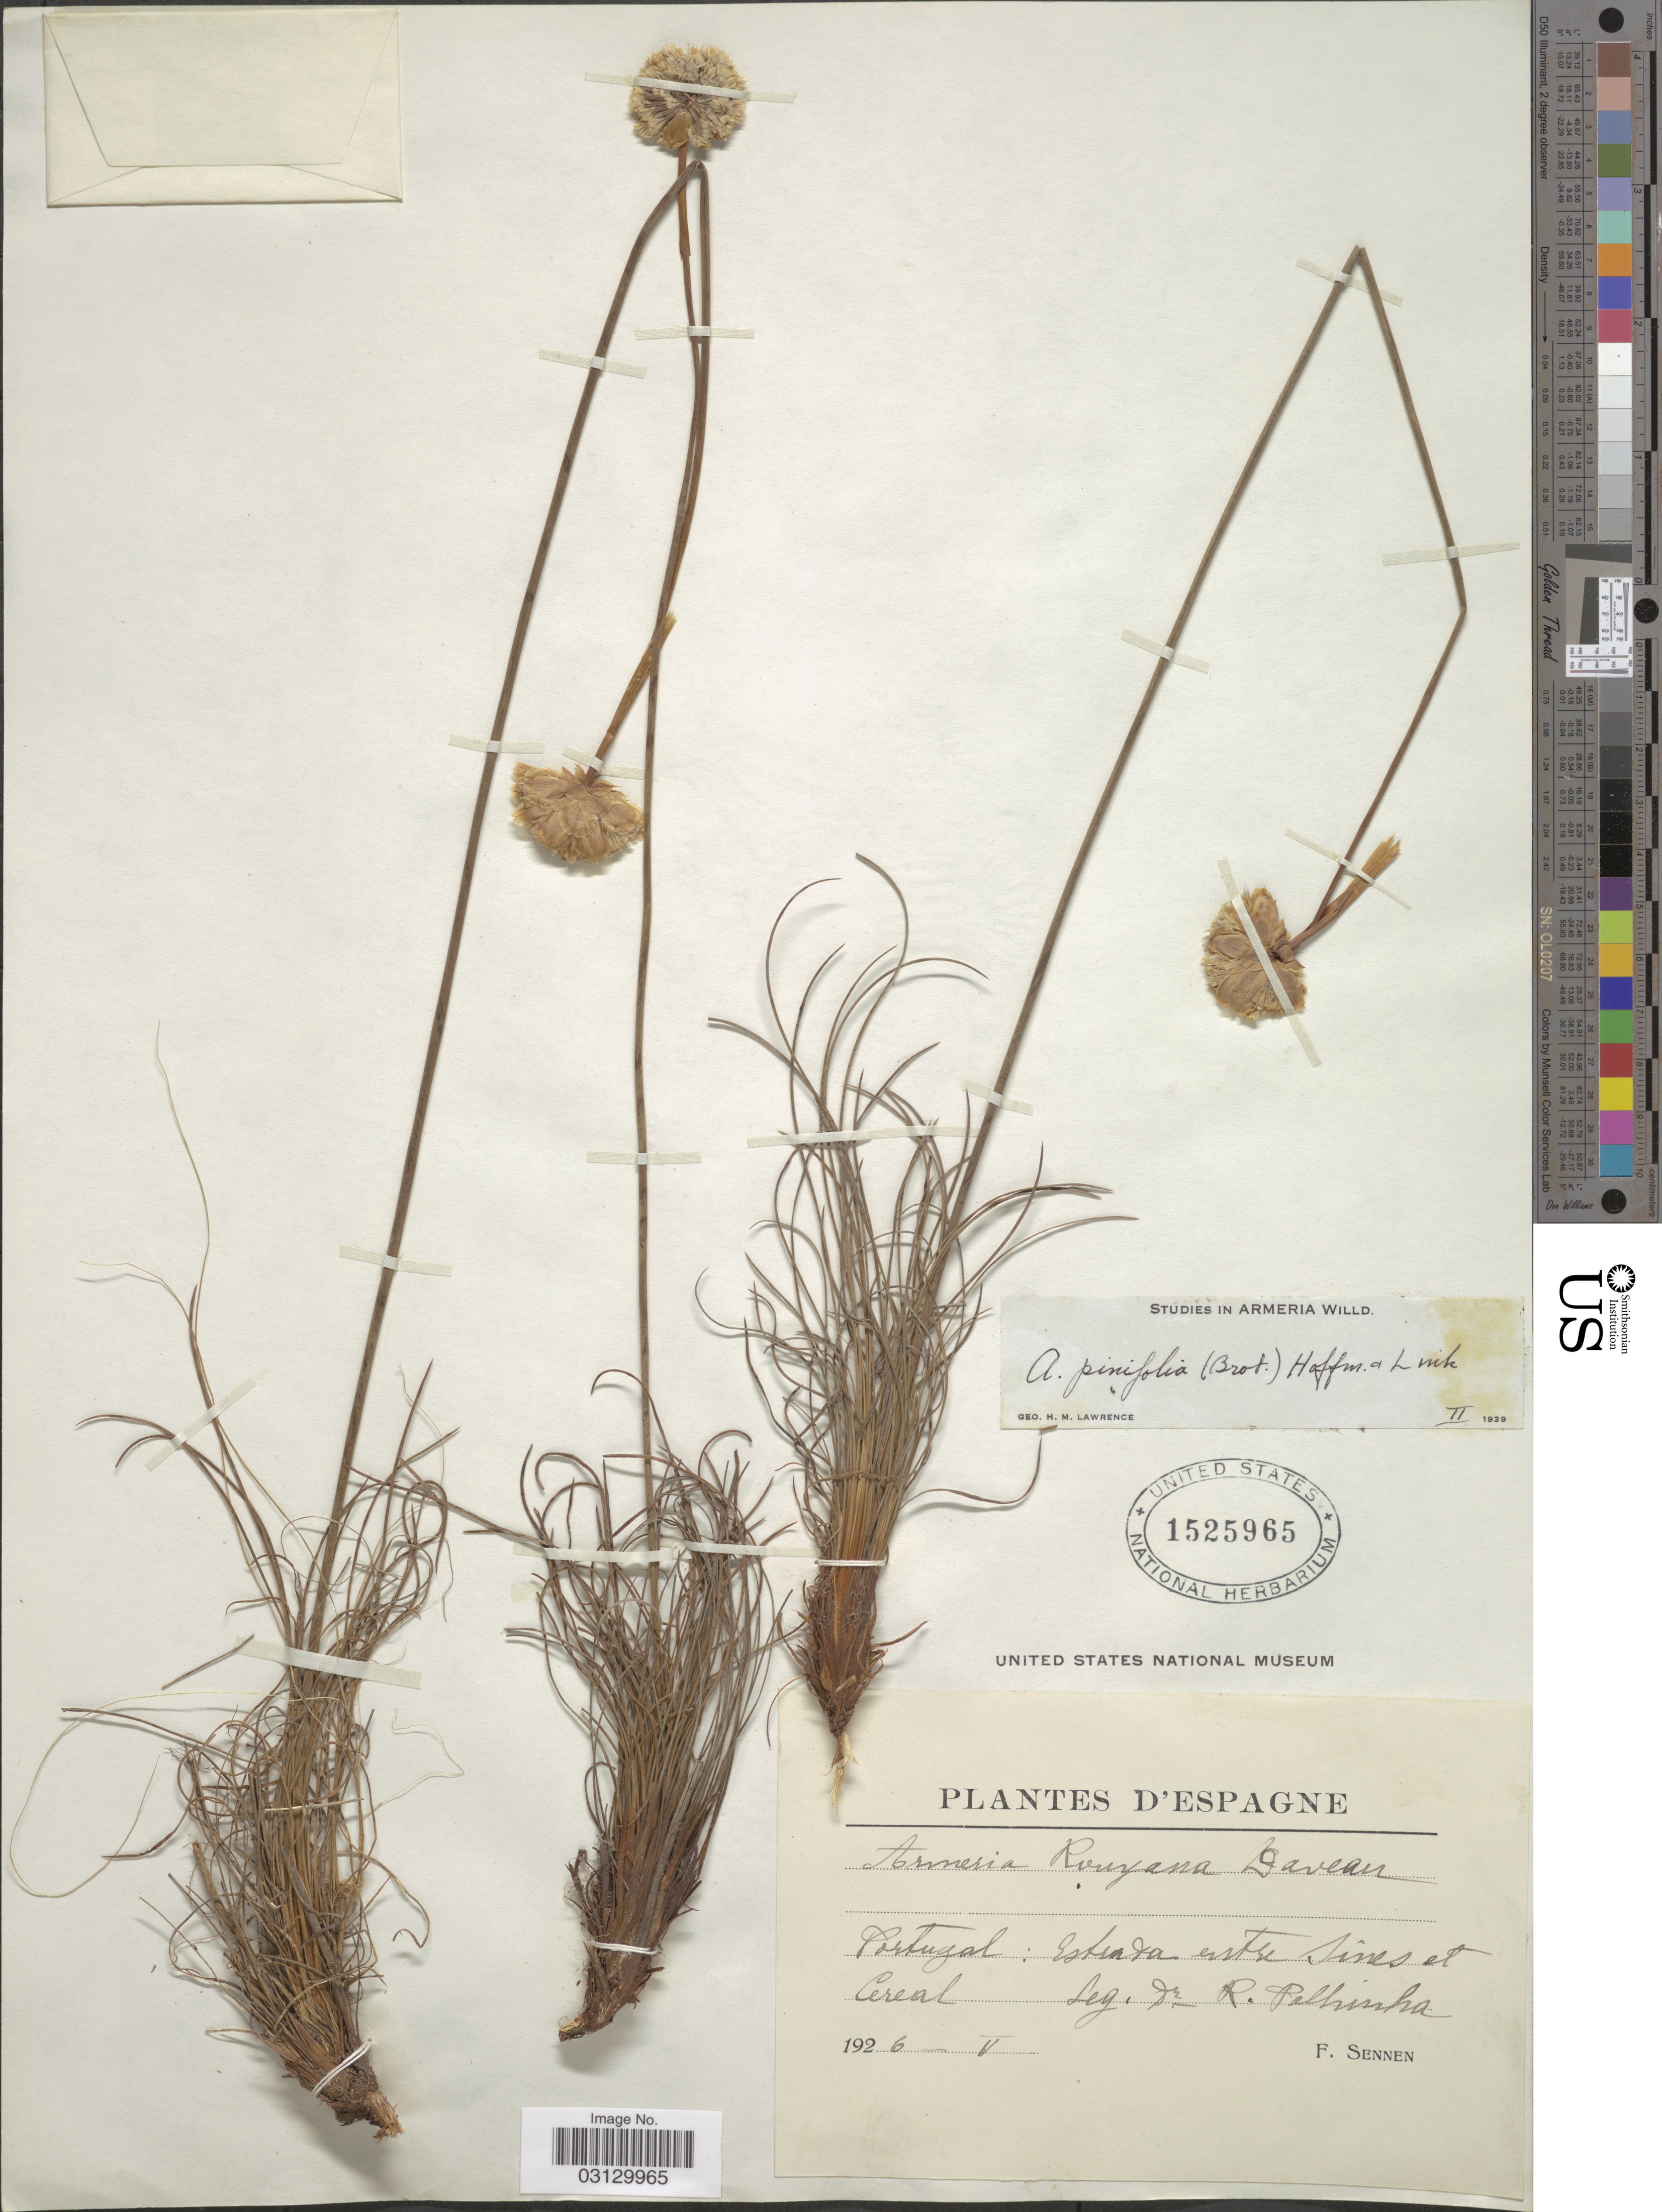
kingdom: Plantae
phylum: Tracheophyta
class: Magnoliopsida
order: Caryophyllales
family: Plumbaginaceae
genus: Armeria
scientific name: Armeria pinifolia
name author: (Brot.) Hoffmanns. & Link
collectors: R. Palhinha & E. Sennen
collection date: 1926-05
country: Portugal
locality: Estrada entre Sines et Cereal.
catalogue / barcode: US 1525965